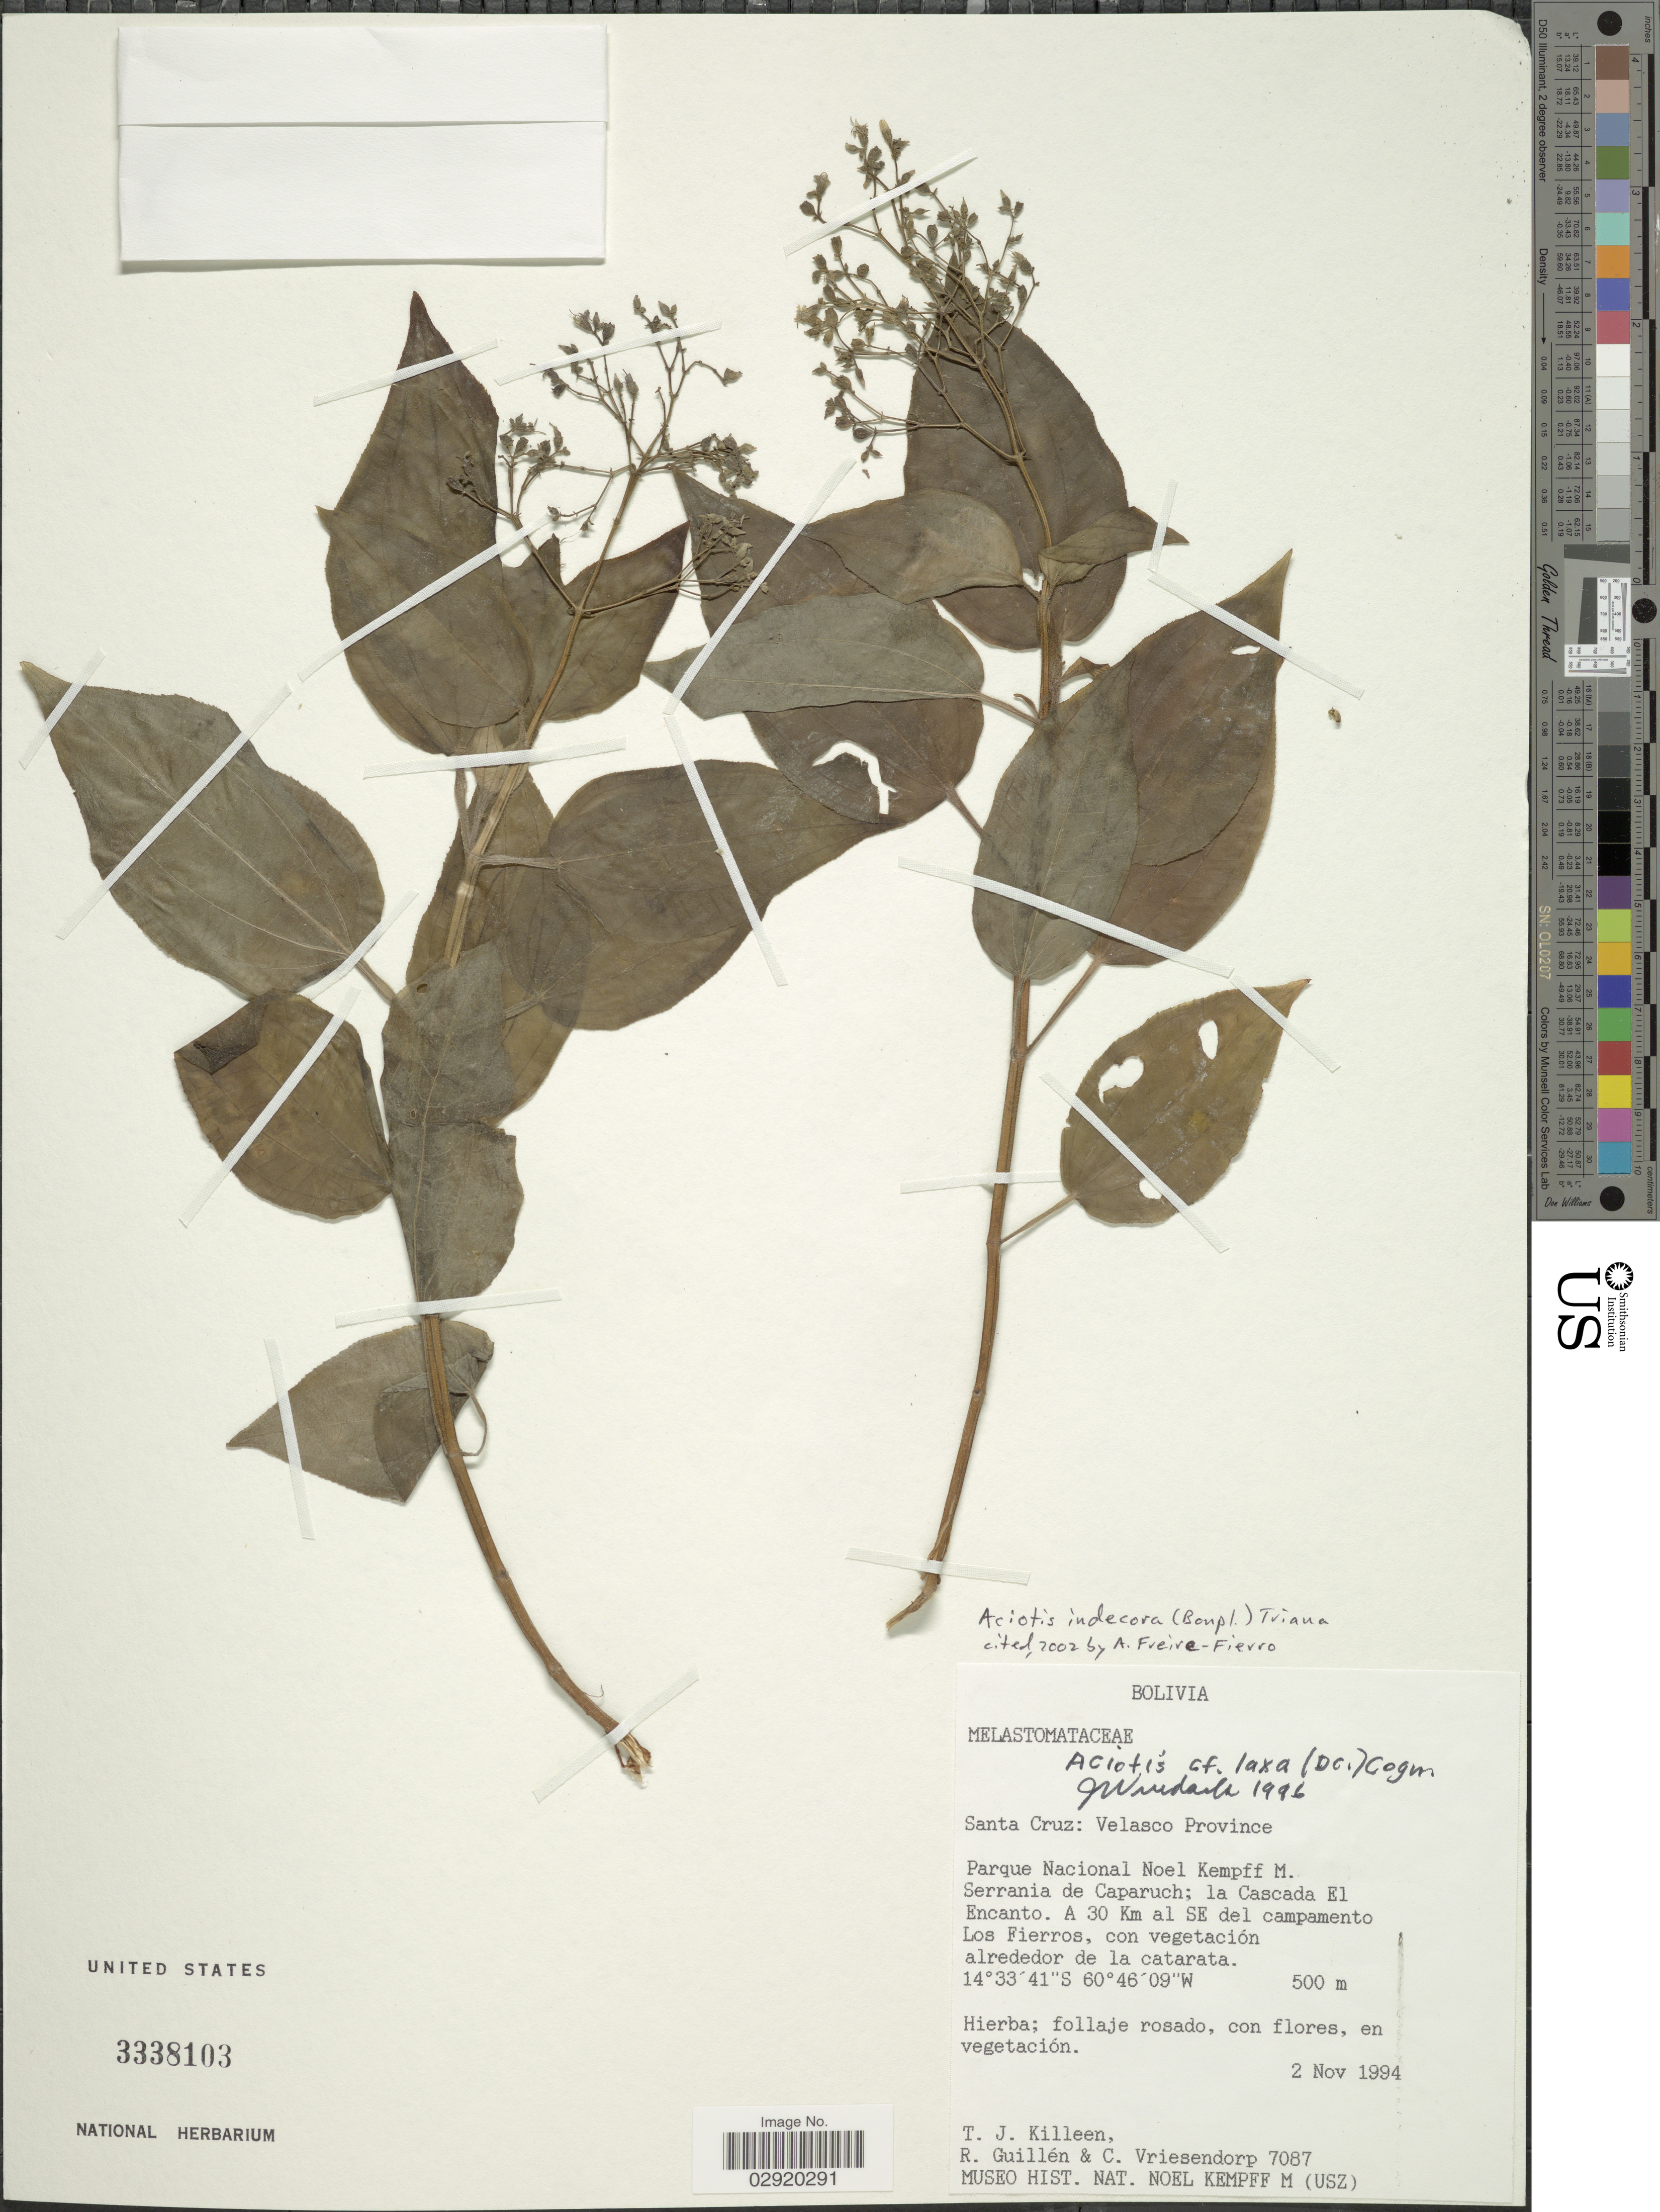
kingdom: Plantae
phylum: Tracheophyta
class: Magnoliopsida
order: Myrtales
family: Melastomataceae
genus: Aciotis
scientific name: Aciotis indecora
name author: (Bonpl.) Triana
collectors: T. J. Killeen, R. Guillen & C. Vriesendorp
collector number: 7087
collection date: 1994-11-02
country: Bolivia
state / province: Santa Cruz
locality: Santa Cruz: Velasco Province. Parque Nacional Noel Kempff M. Serrania de Caparuch; la Cascada El Encanto. A 30 Km al SE del campamento Los Fierros.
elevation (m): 500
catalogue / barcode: US 3338103